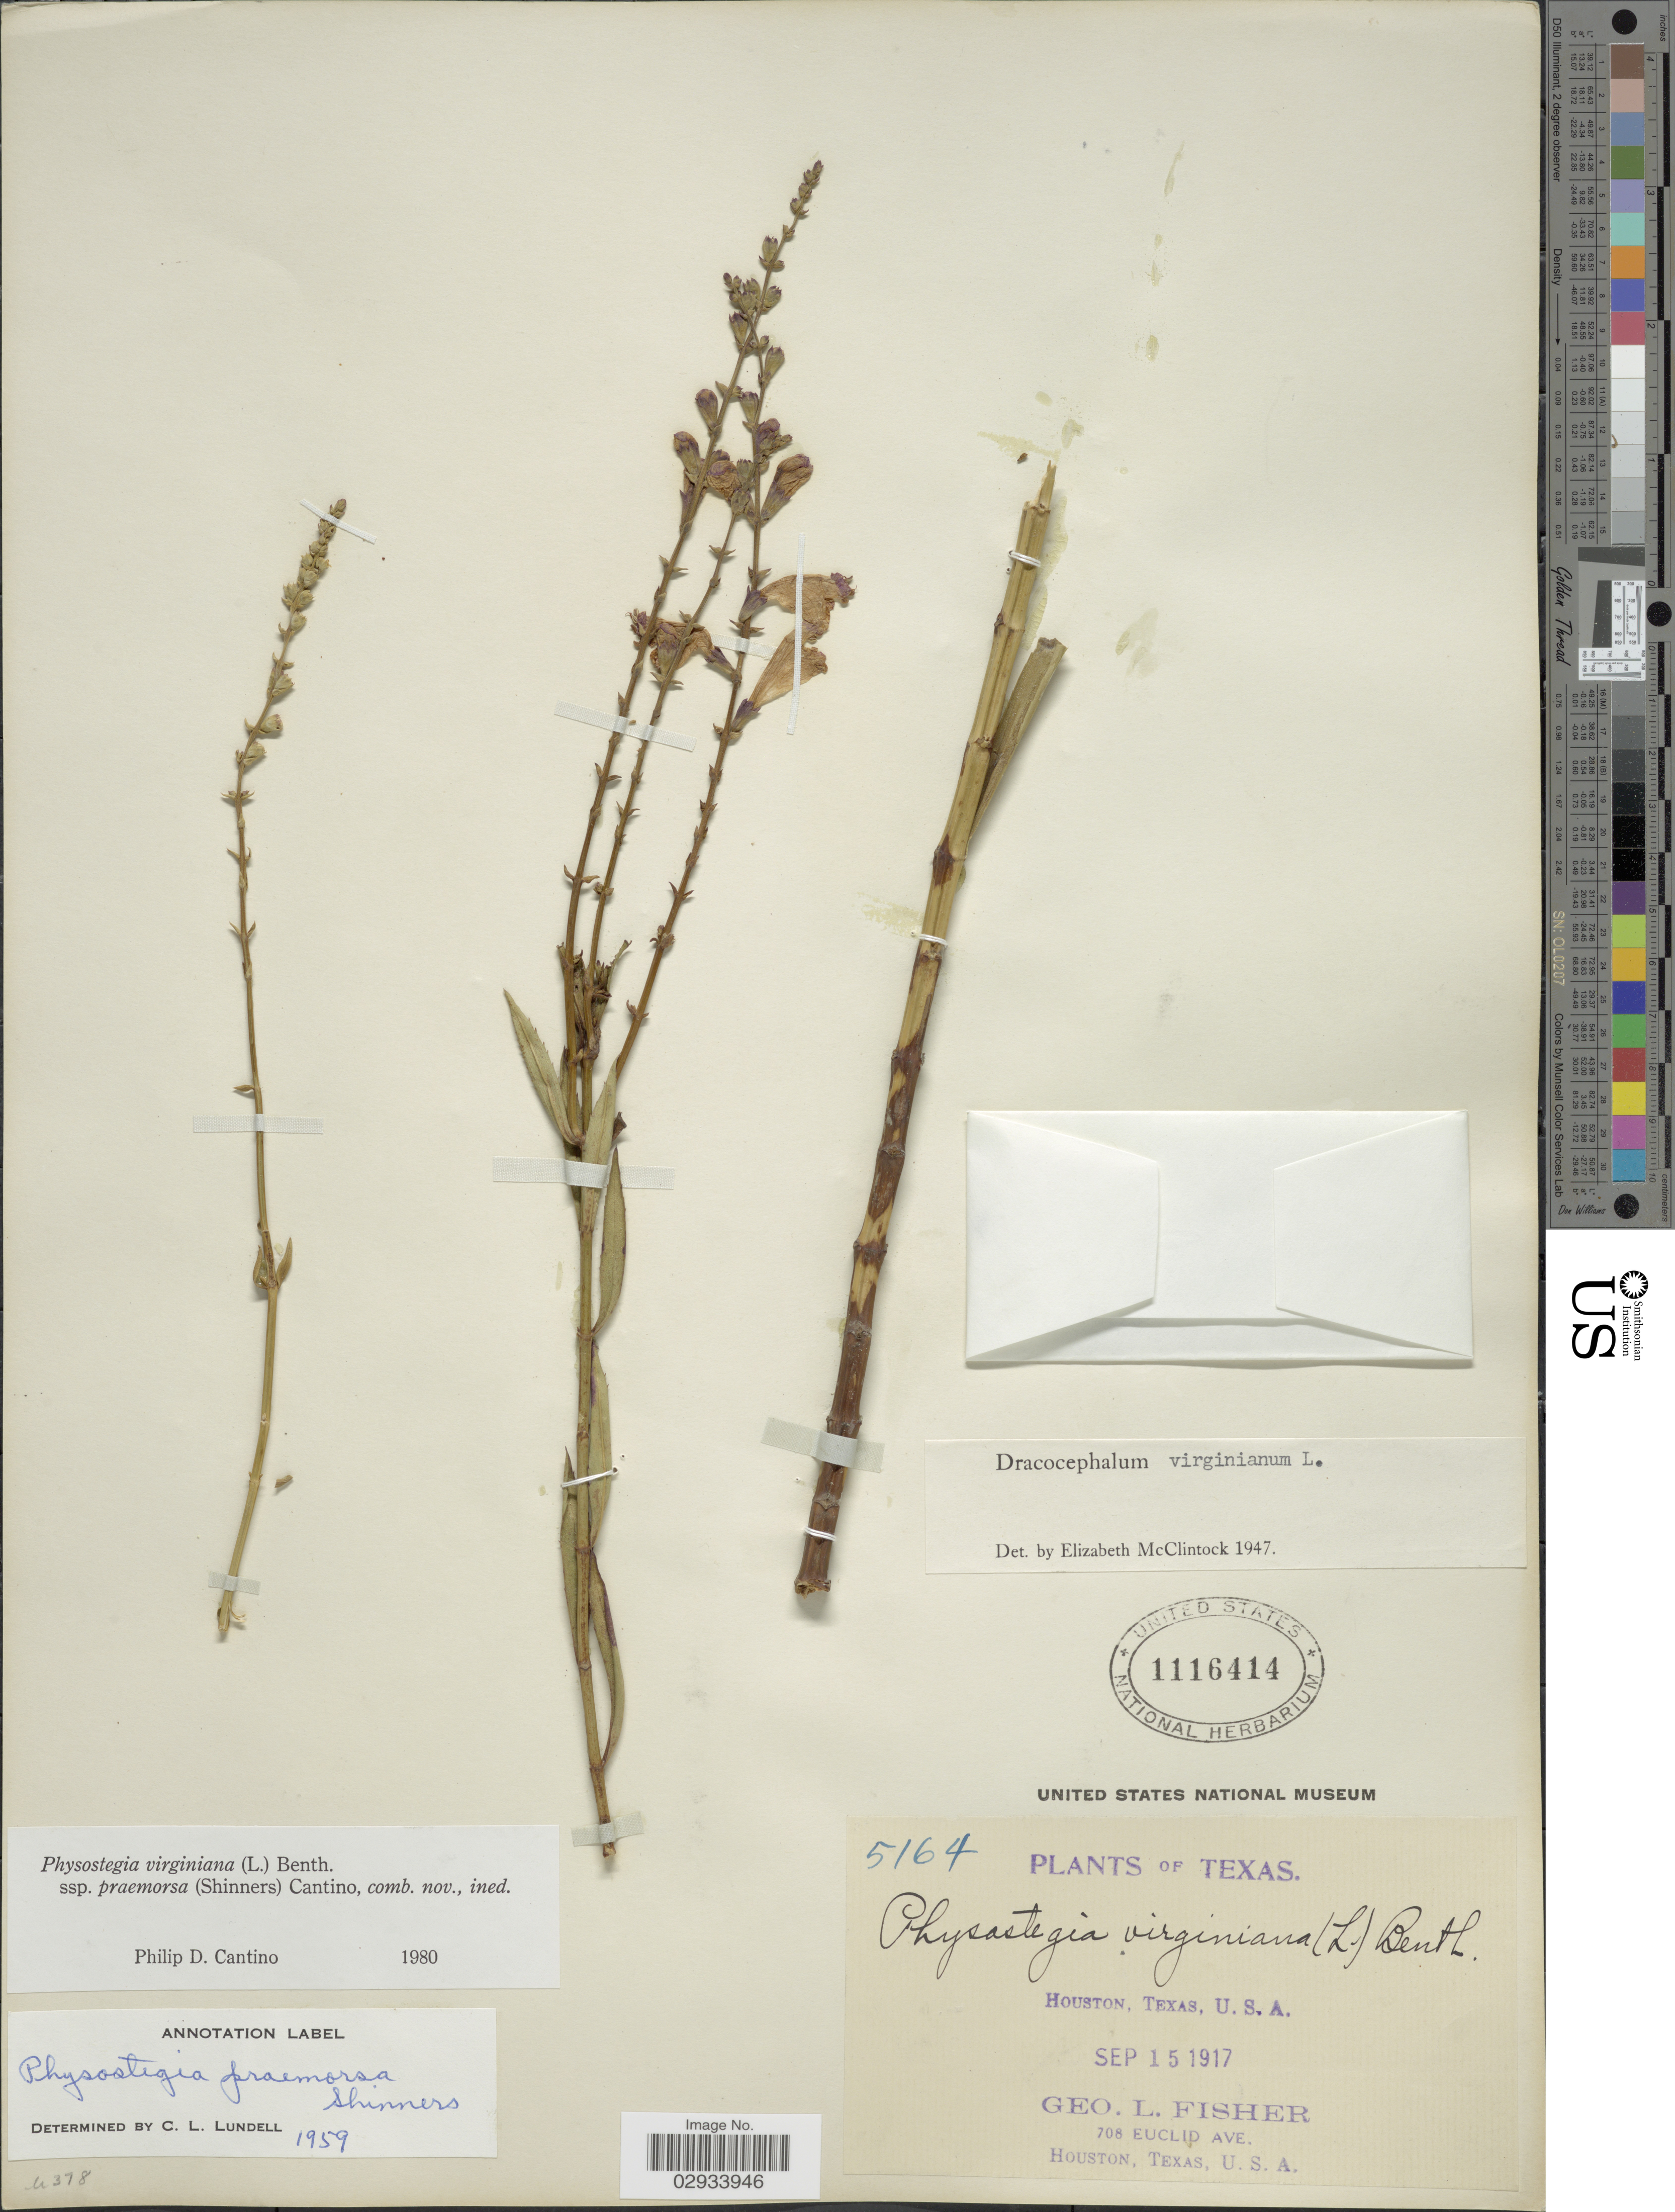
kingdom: Plantae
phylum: Tracheophyta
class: Magnoliopsida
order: Lamiales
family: Lamiaceae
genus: Physostegia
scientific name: Physostegia virginiana subsp. praemorsa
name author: (Shinners) P.D. Cantino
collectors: G. L. Fisher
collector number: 5164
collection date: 1917-09-15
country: United States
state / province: Texas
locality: Houston, Texas.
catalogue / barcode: US 1116414